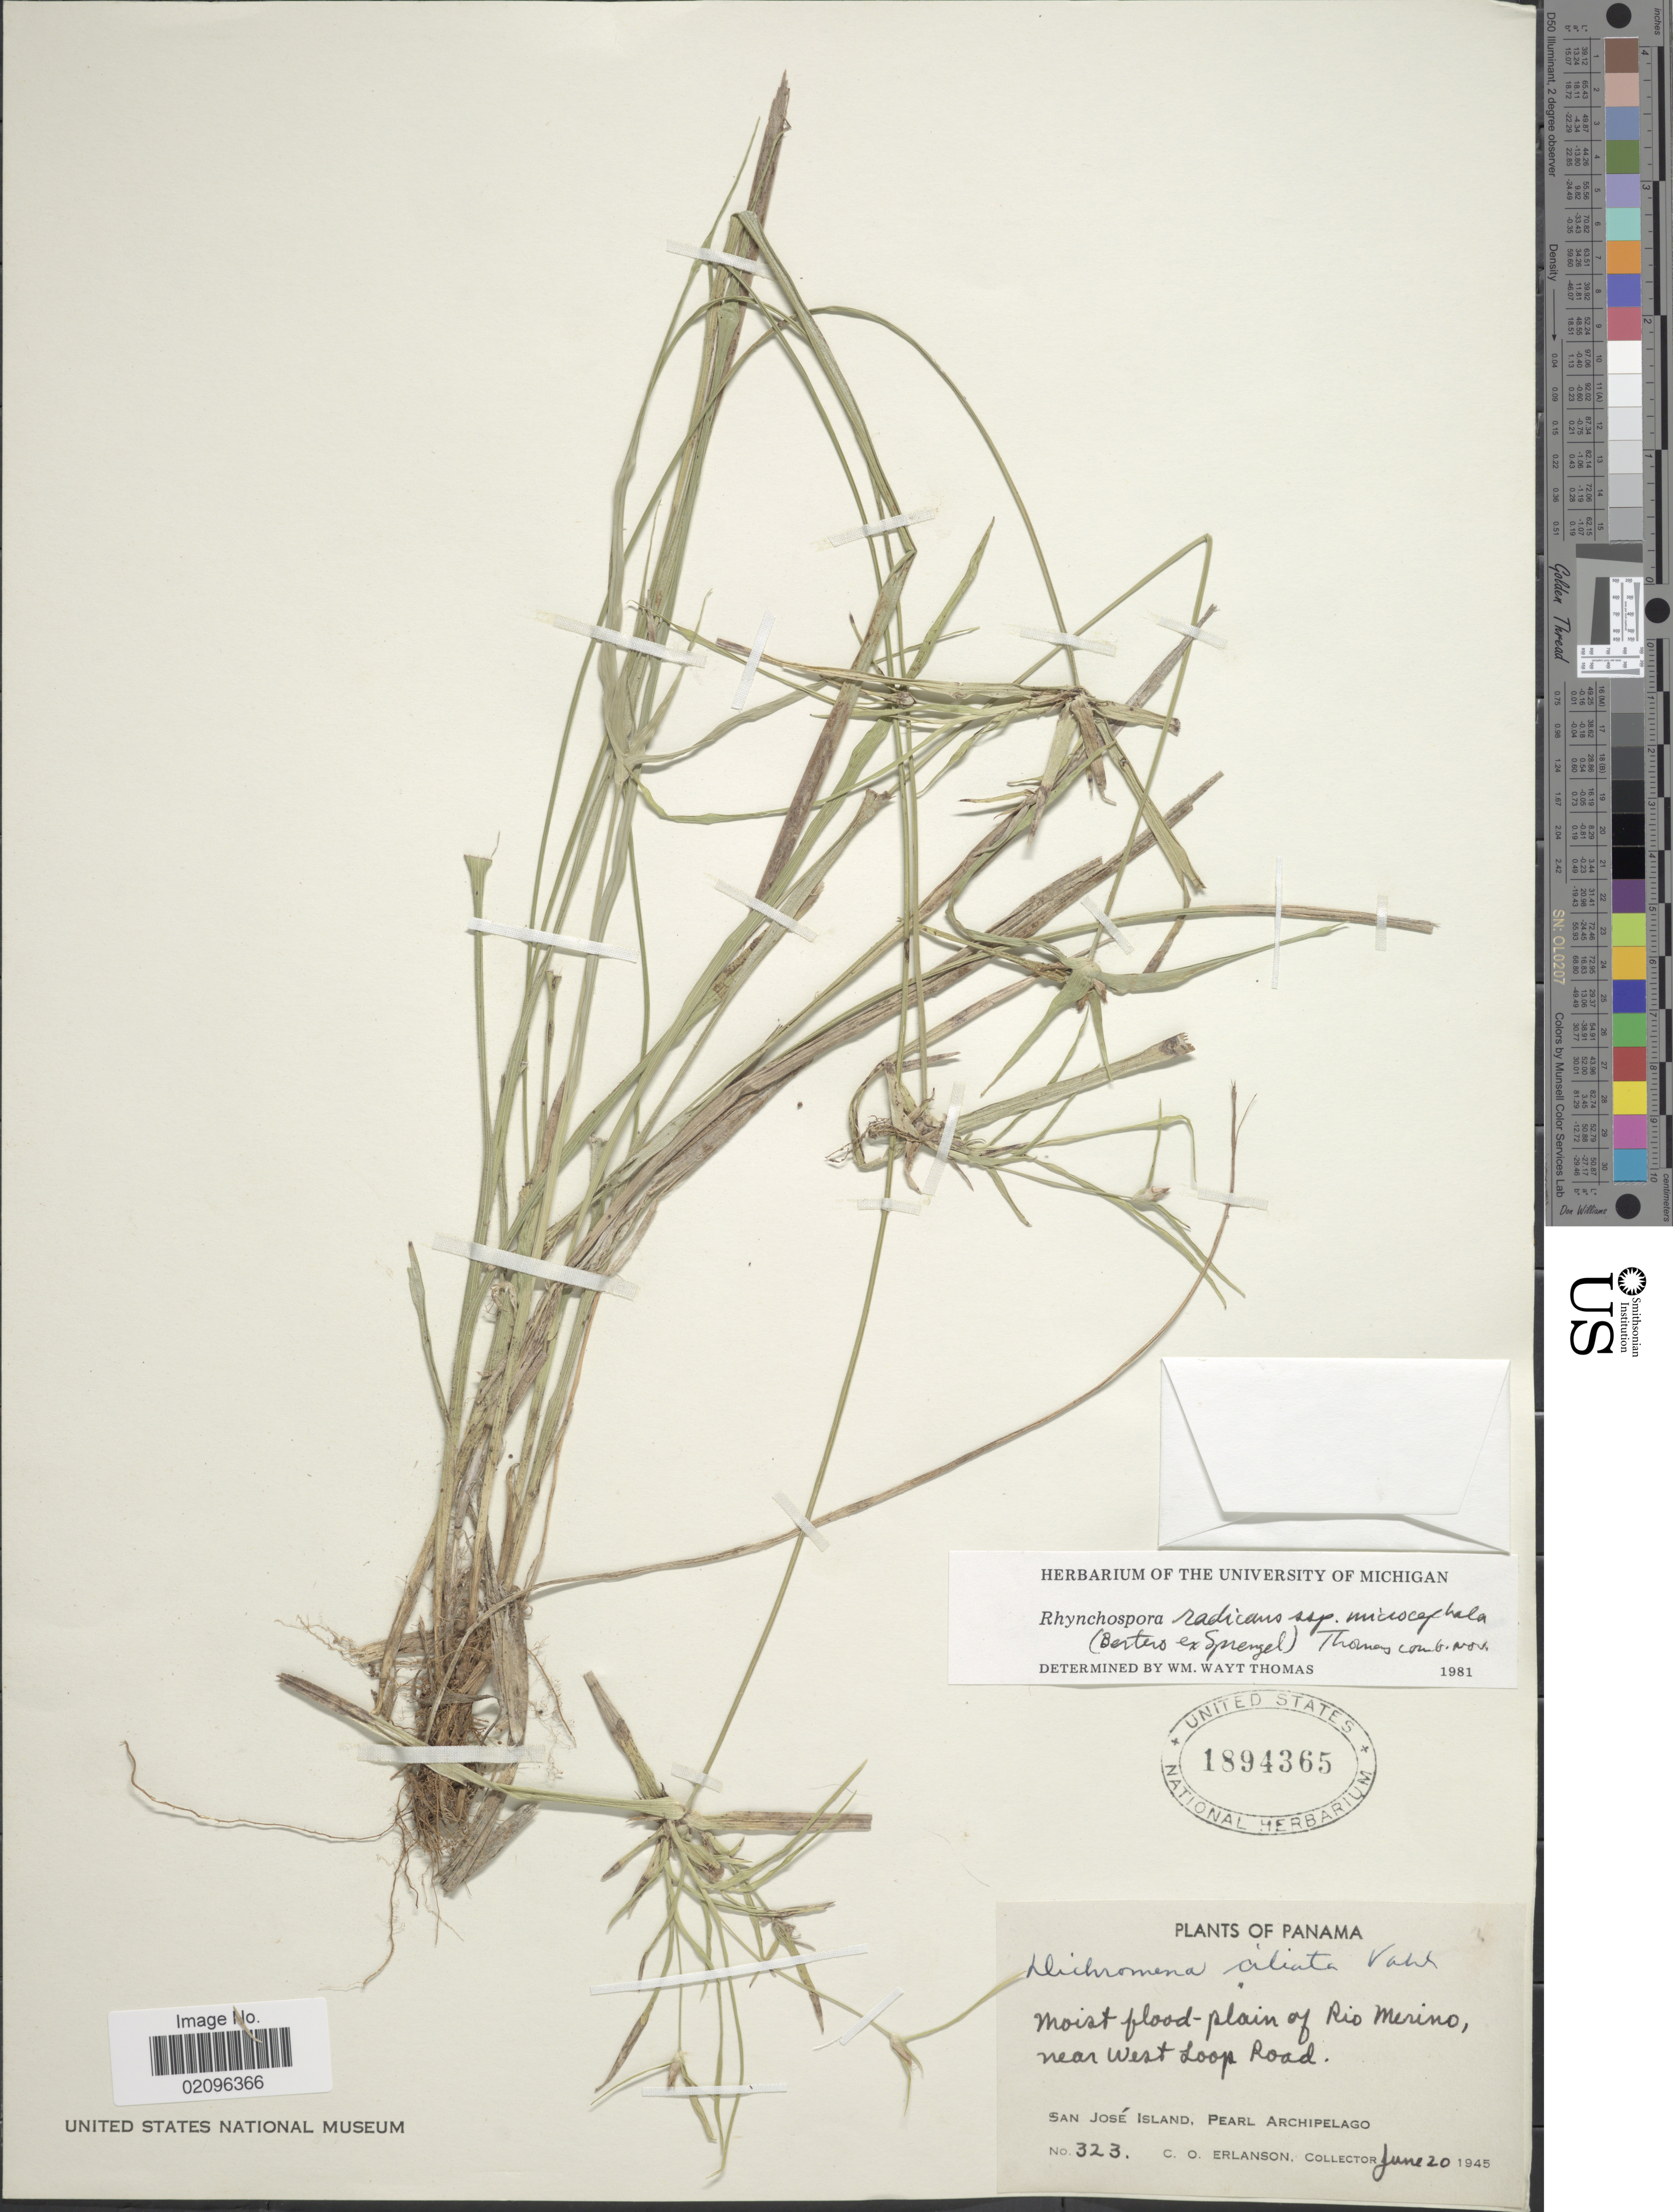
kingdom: Plantae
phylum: Tracheophyta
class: Liliopsida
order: Poales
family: Cyperaceae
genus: Rhynchospora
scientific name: Rhynchospora radicans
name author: (Schltdl. & Cham.) H. Pfeiff.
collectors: C. O. Erlanson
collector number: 323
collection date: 1945-06-20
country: Panama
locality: Moist flood-plain of Rio Merino, near West Loop Road. San Jose Island, Pearl Archipelago.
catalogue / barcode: US 1894365